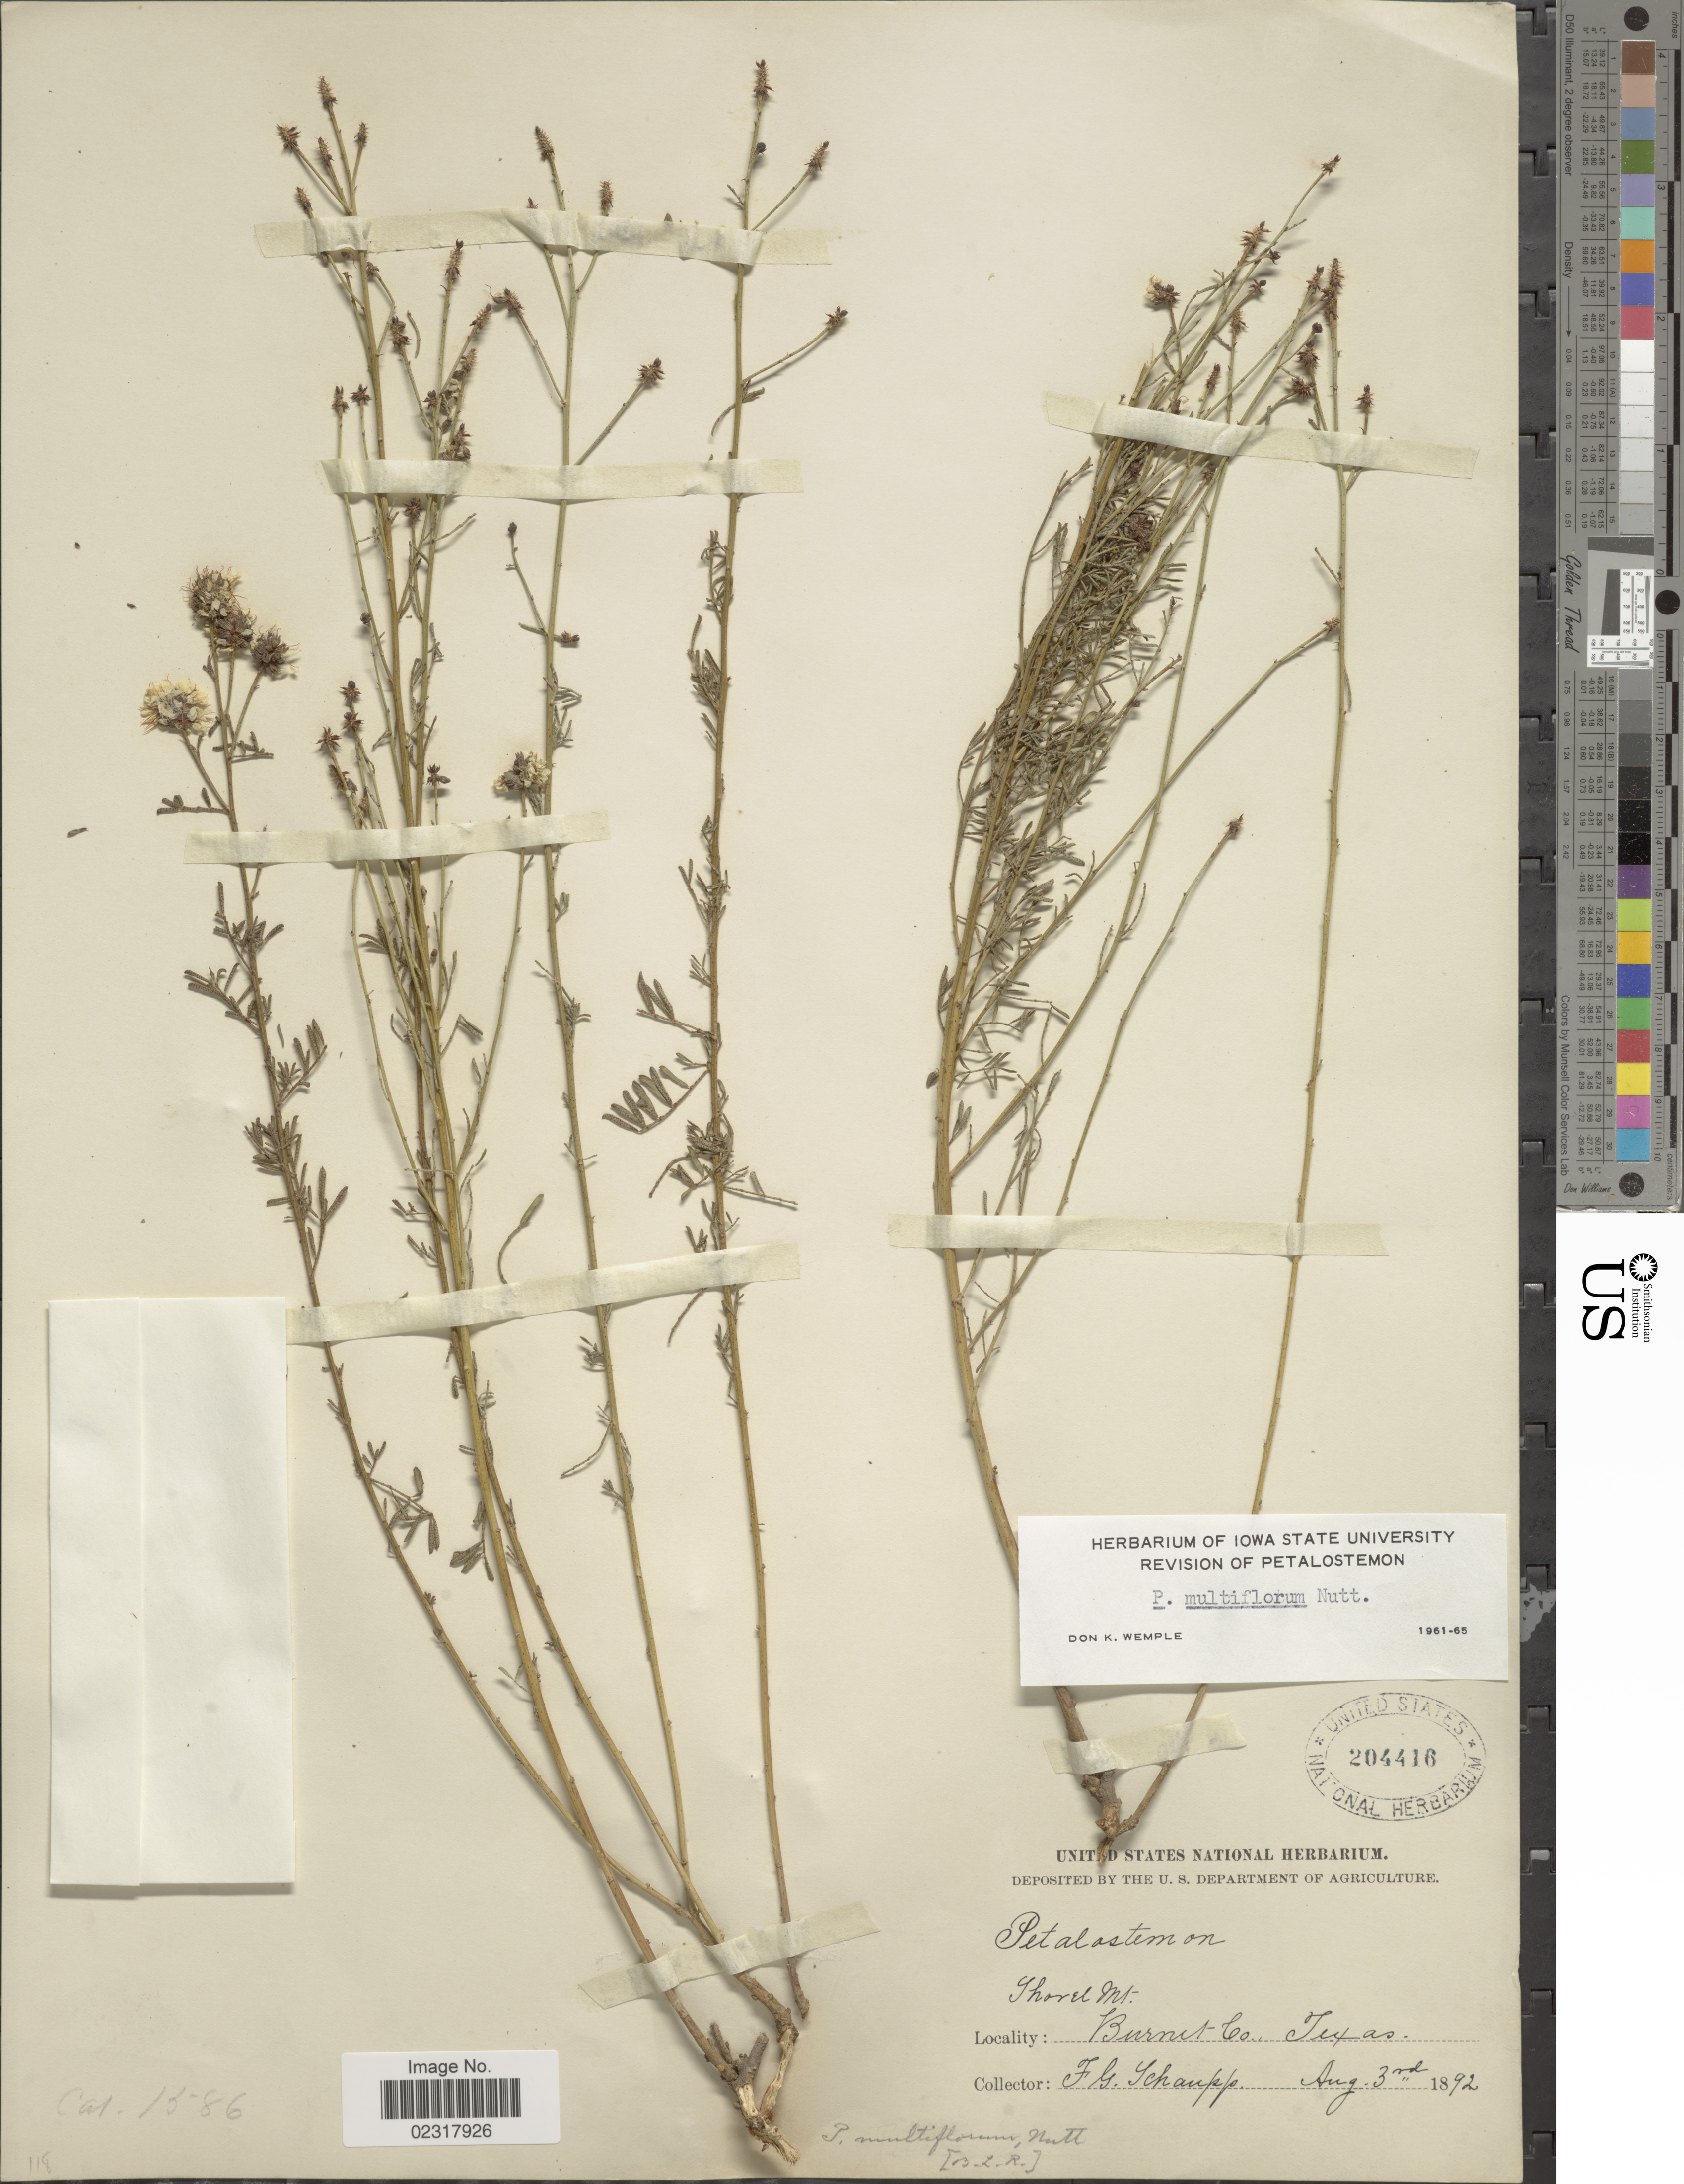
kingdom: Plantae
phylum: Tracheophyta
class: Magnoliopsida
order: Fabales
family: Fabaceae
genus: Dalea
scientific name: Dalea multiflora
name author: (Nutt.) Shinners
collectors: F. Schaupp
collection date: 1892-08-03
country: United States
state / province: Texas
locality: Shorel Mt. Burnet Co.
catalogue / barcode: US 204416